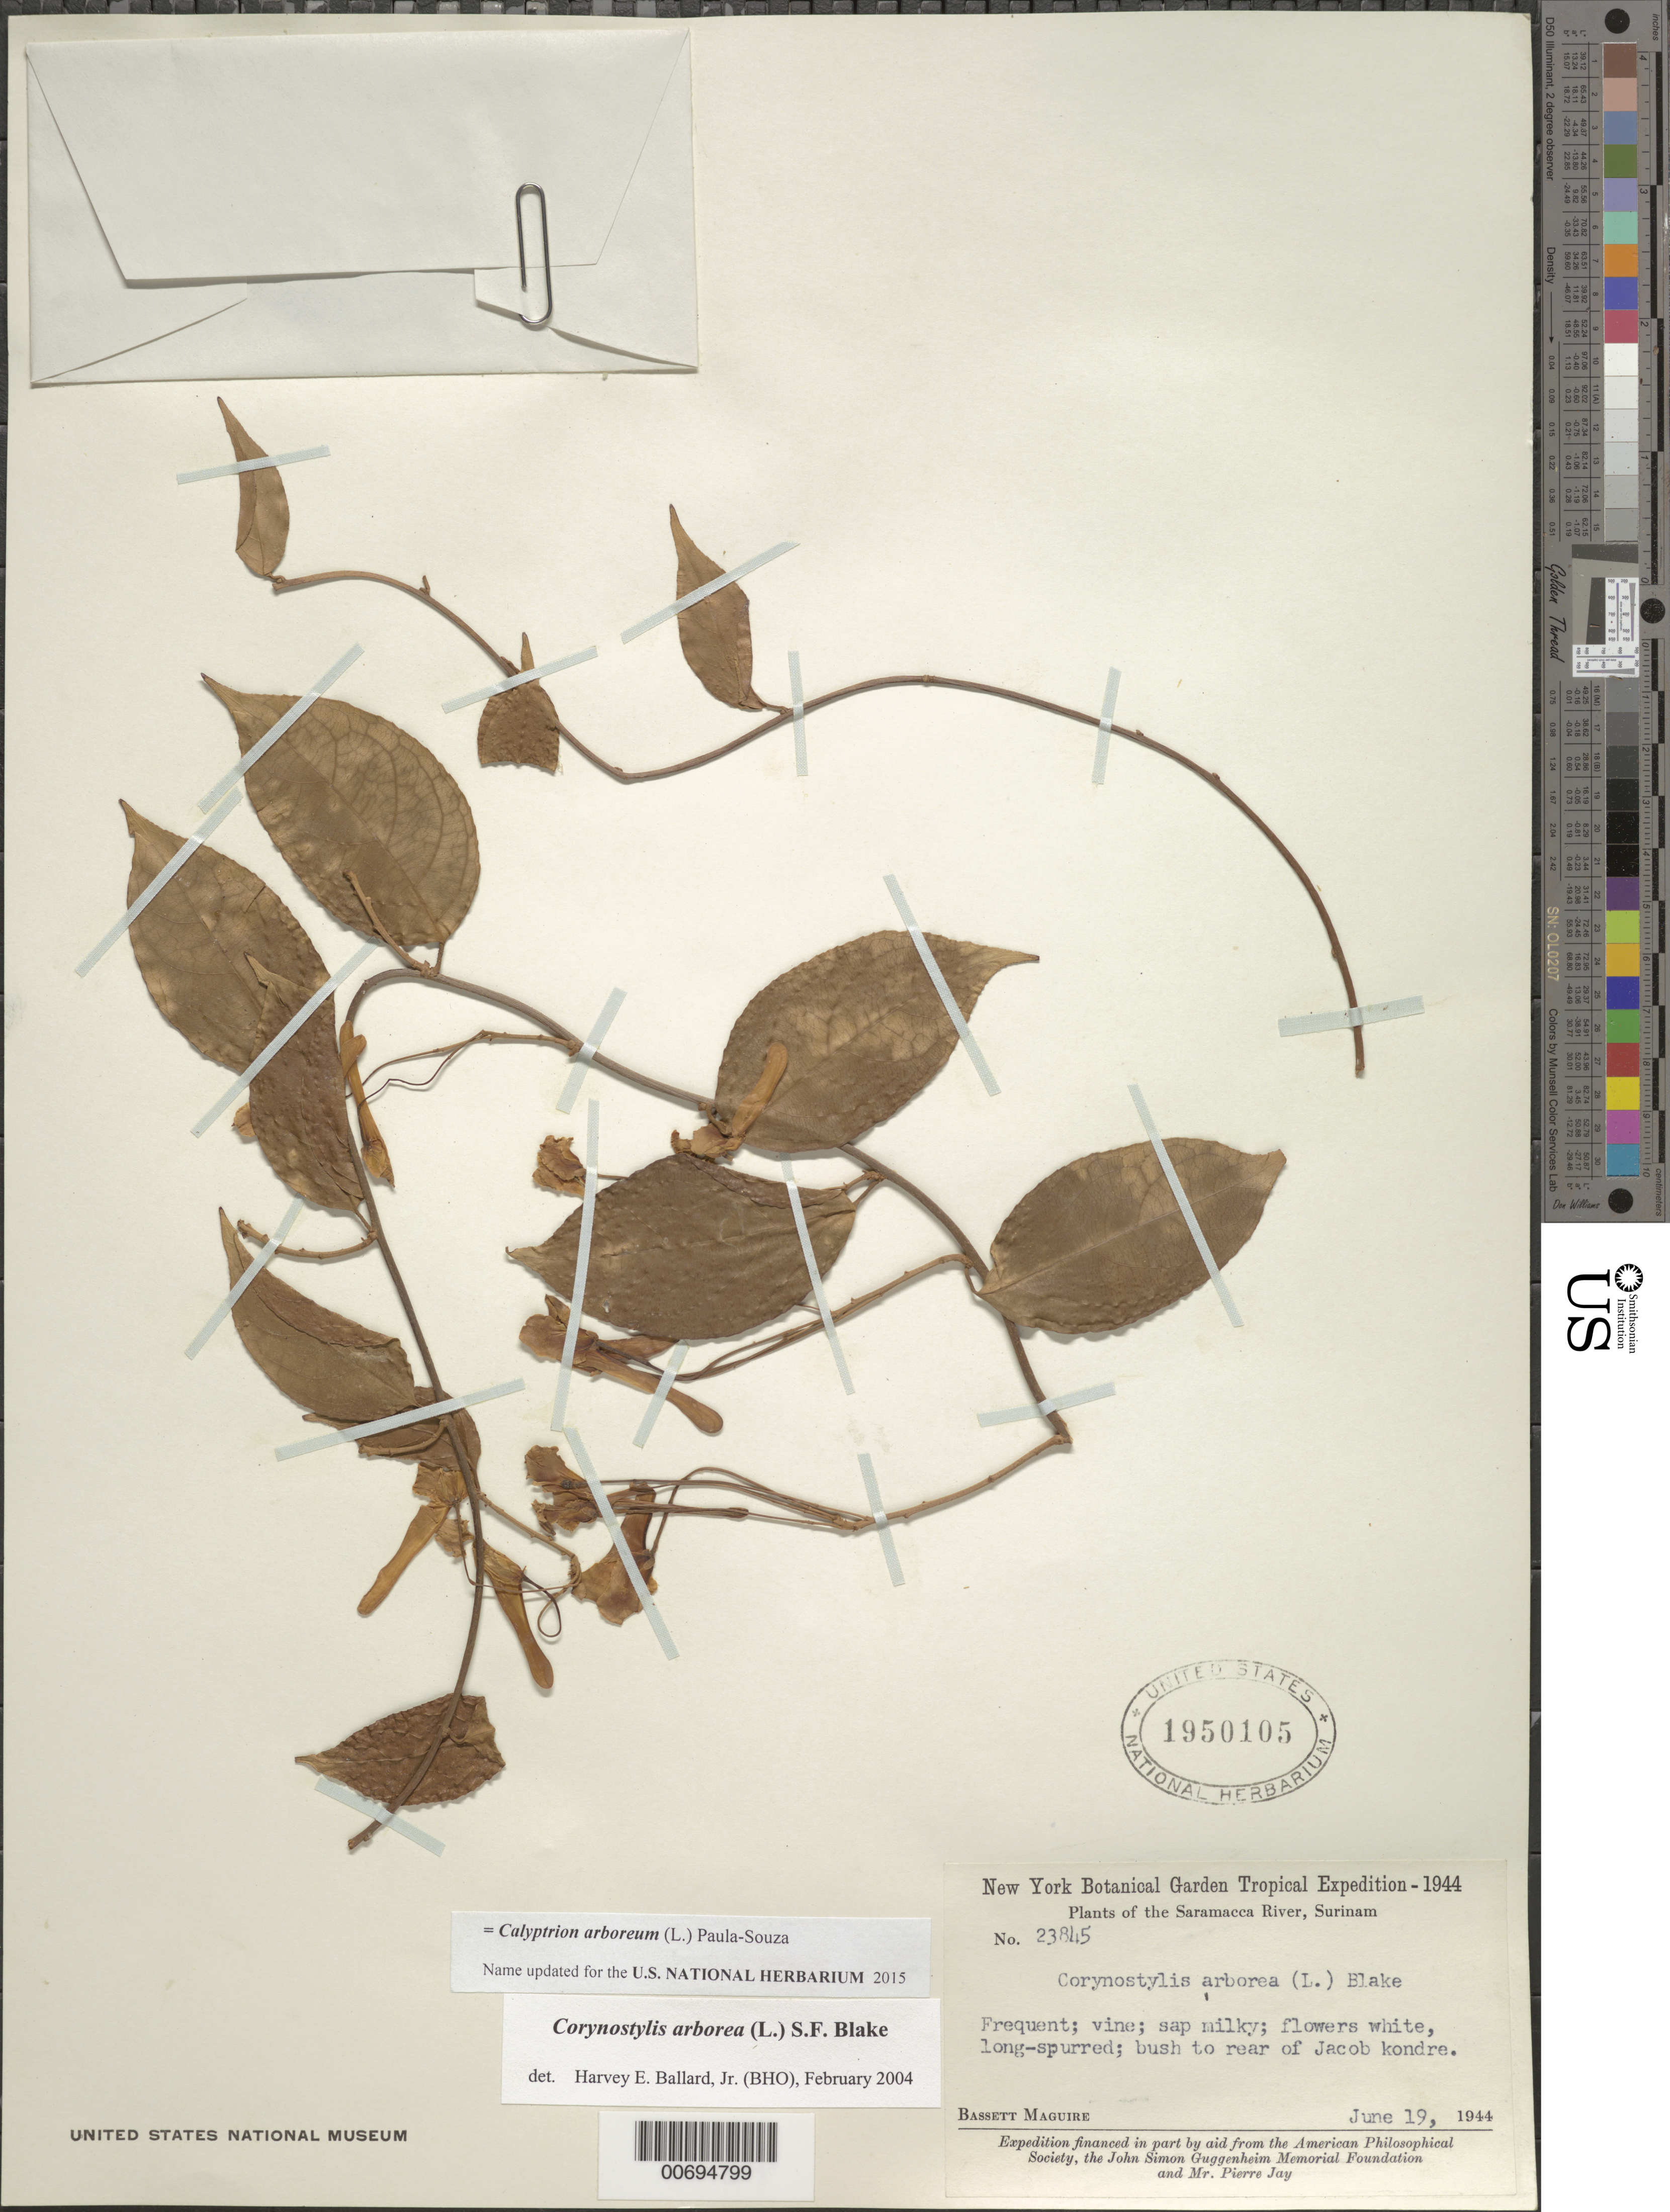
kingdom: Plantae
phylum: Tracheophyta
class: Magnoliopsida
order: Malpighiales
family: Violaceae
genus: Calyptrion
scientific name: Calyptrion arboreum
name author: (L.) Paula-Souza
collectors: B. Maguire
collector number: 23845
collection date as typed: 19-Jun-44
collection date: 1944-06-19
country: Suriname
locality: Jacob Kondre village, Saramacca River headwaters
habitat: Bush, rear of village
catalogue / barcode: US 1950105